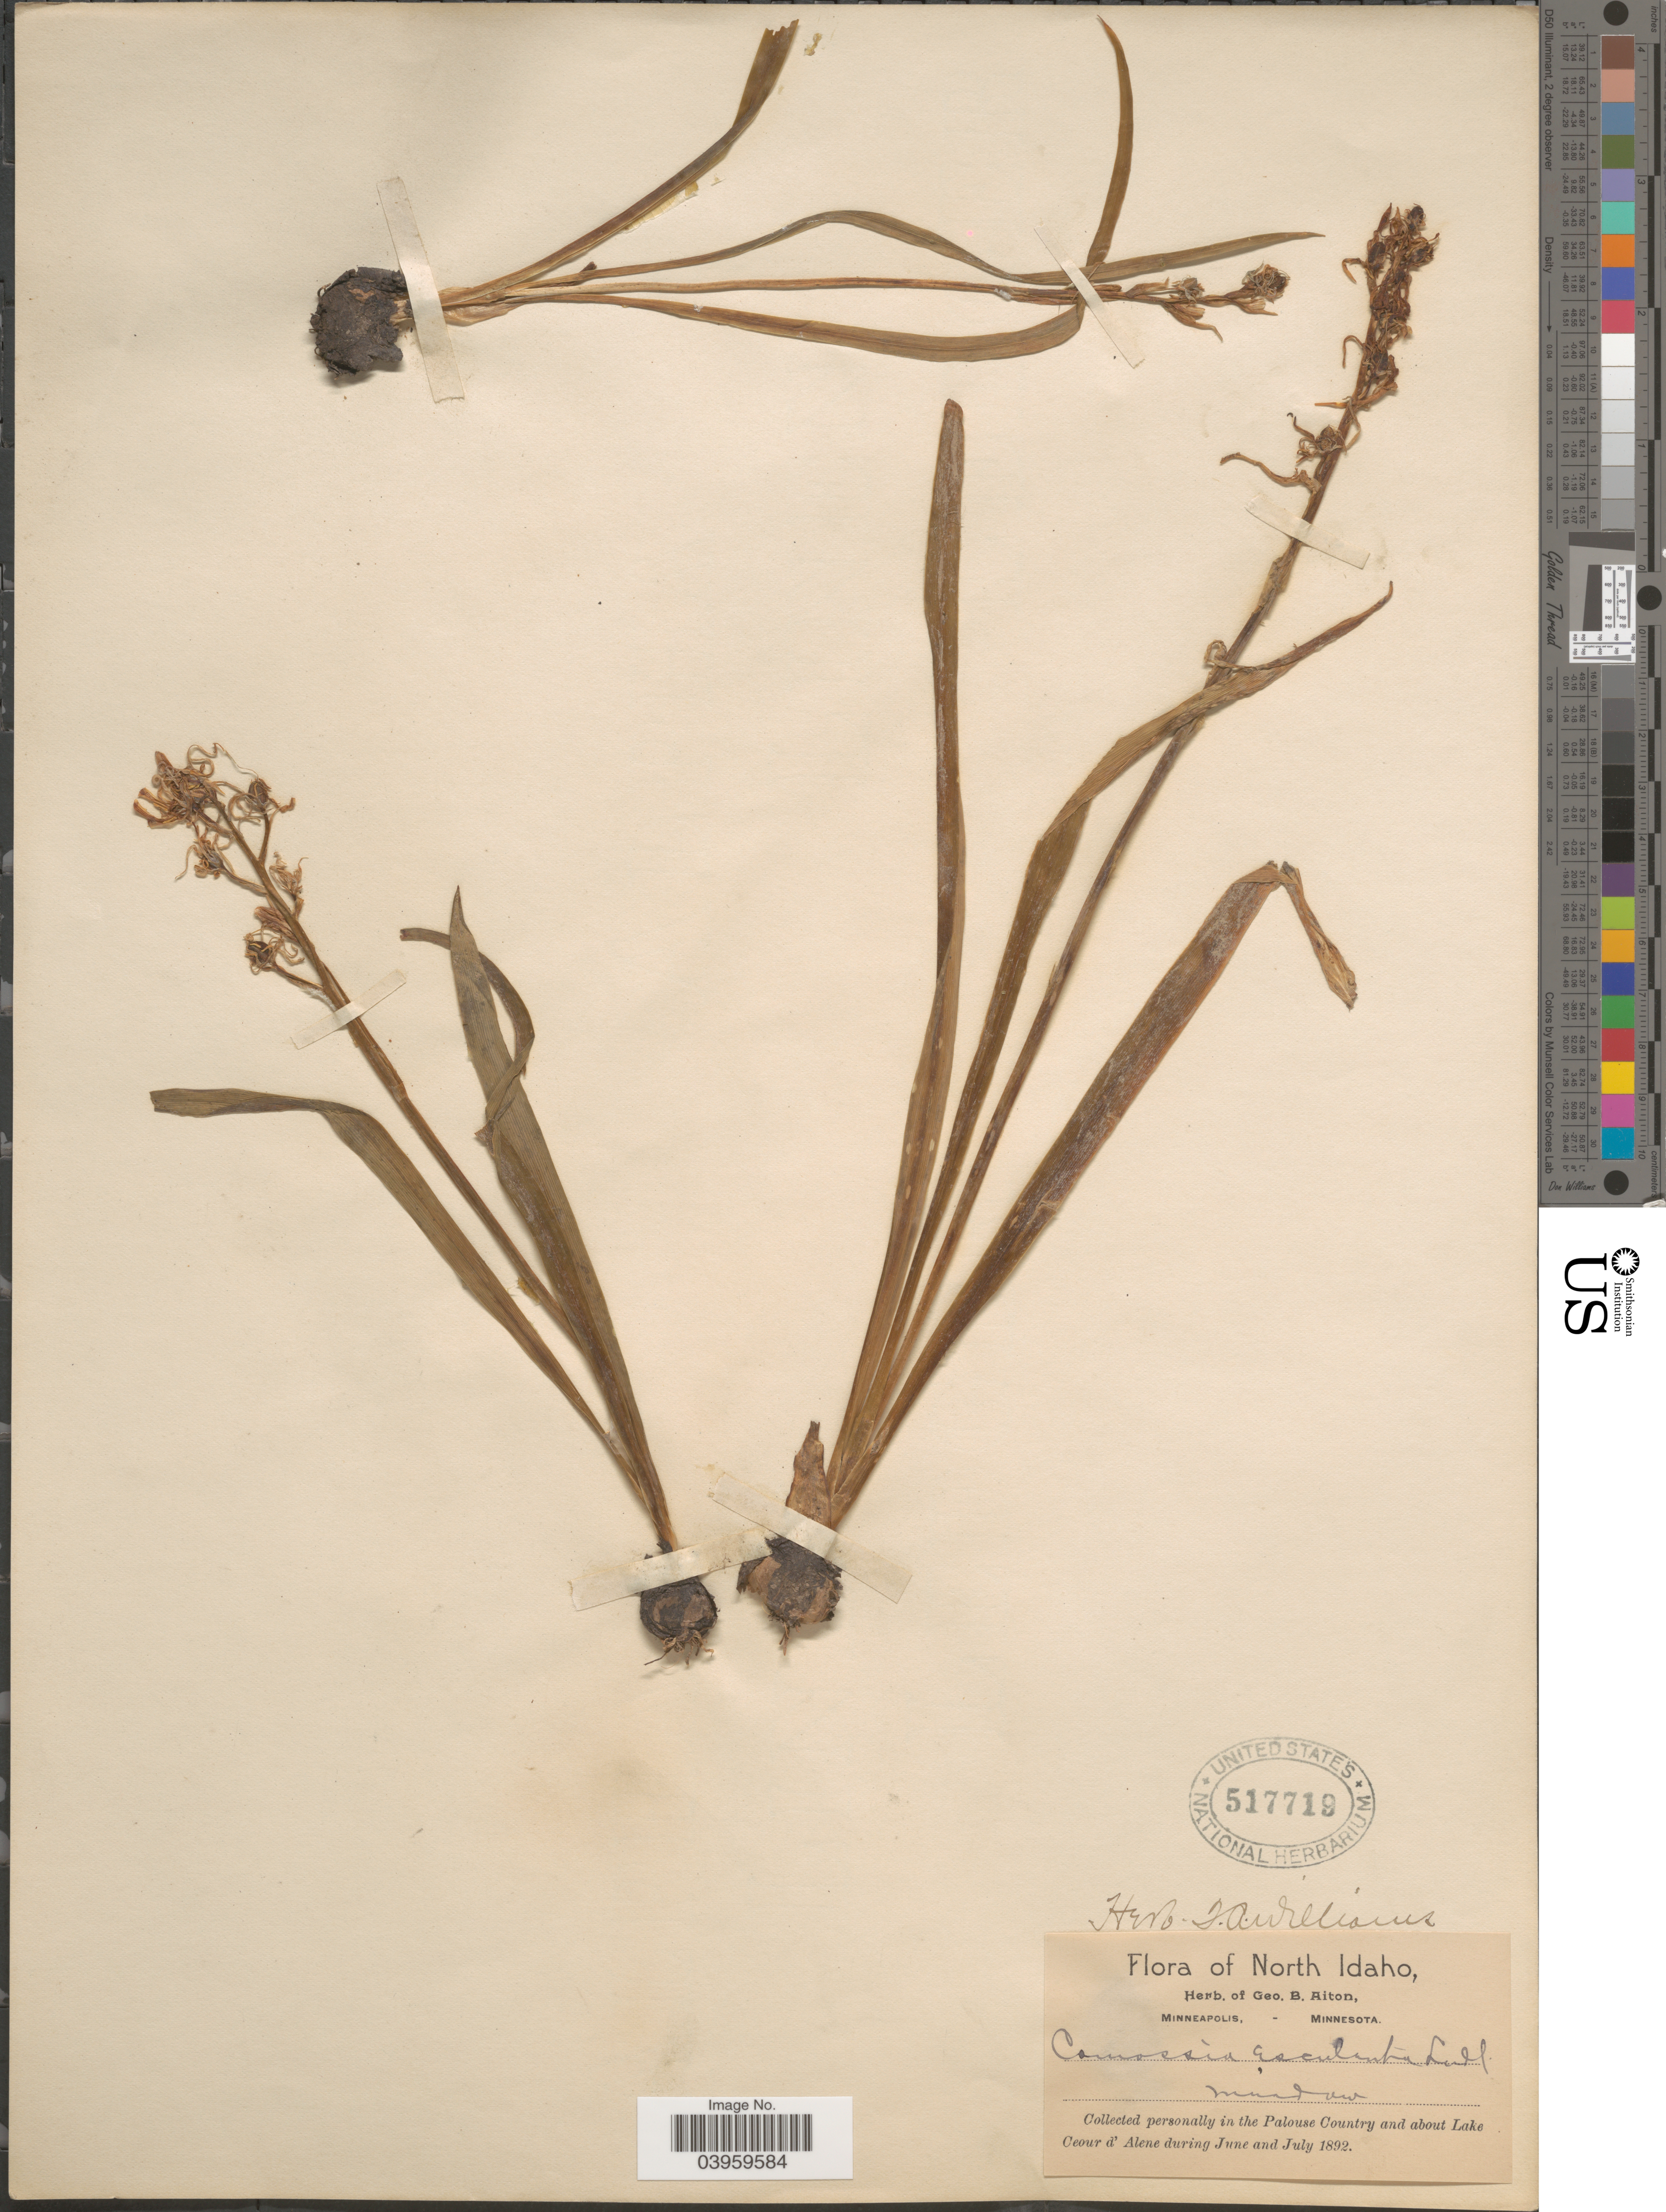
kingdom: Plantae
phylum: Tracheophyta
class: Liliopsida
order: Asparagales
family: Asparagaceae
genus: Camassia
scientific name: Camassia quamash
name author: (Pursh) Greene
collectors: ex herb. Geo. B. Aiton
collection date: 1892-06/1892-07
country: United States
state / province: Idaho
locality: North Idaho. Meadow. In the Palouse Country and about Lake Ceour d' Alene.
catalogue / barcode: US 517719